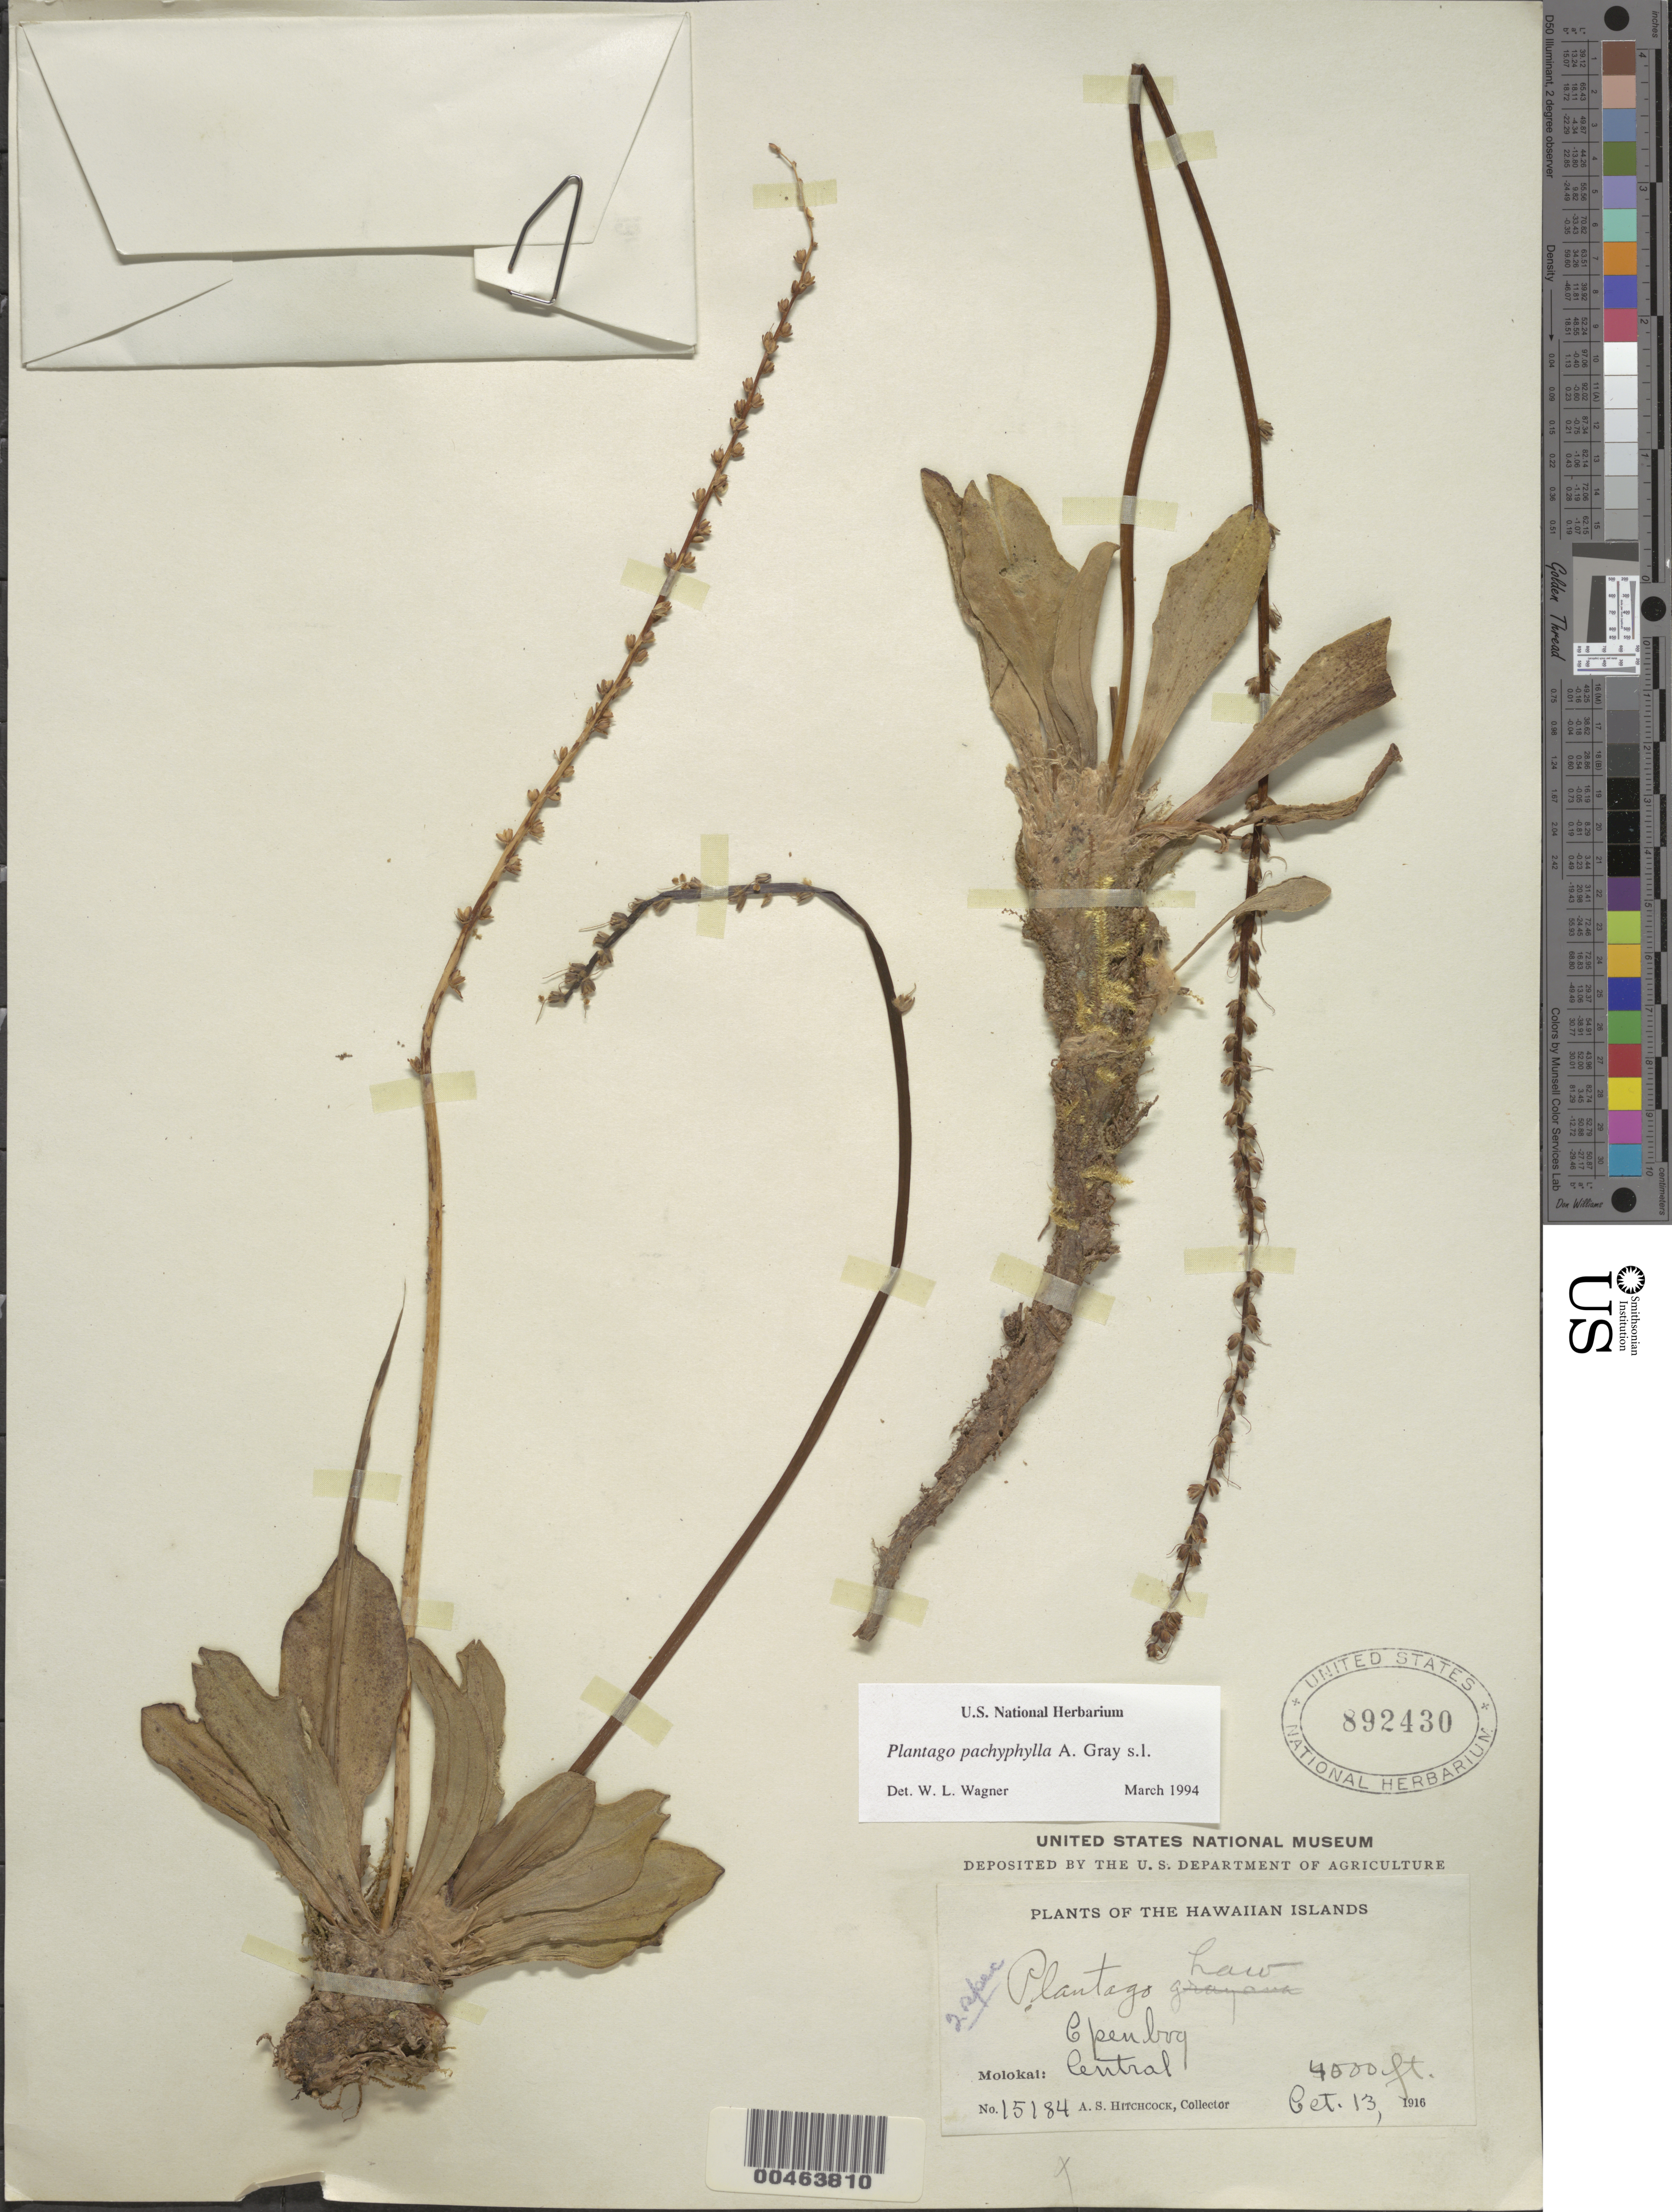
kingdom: Plantae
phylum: Tracheophyta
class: Magnoliopsida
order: Lamiales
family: Plantaginaceae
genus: Plantago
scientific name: Plantago pachyphylla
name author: A. Gray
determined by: Wagner, W. L., (BOT), Smithsonian Institution - National Museum of Natural History (UNITED STATES)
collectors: A. S. Hitchcock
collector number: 15184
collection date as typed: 13 Oct 1916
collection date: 1916-10-13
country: United States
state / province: Hawaii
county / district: Maui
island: Moloka'i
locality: Molokai: Central - open bog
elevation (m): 1219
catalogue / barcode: US 892430